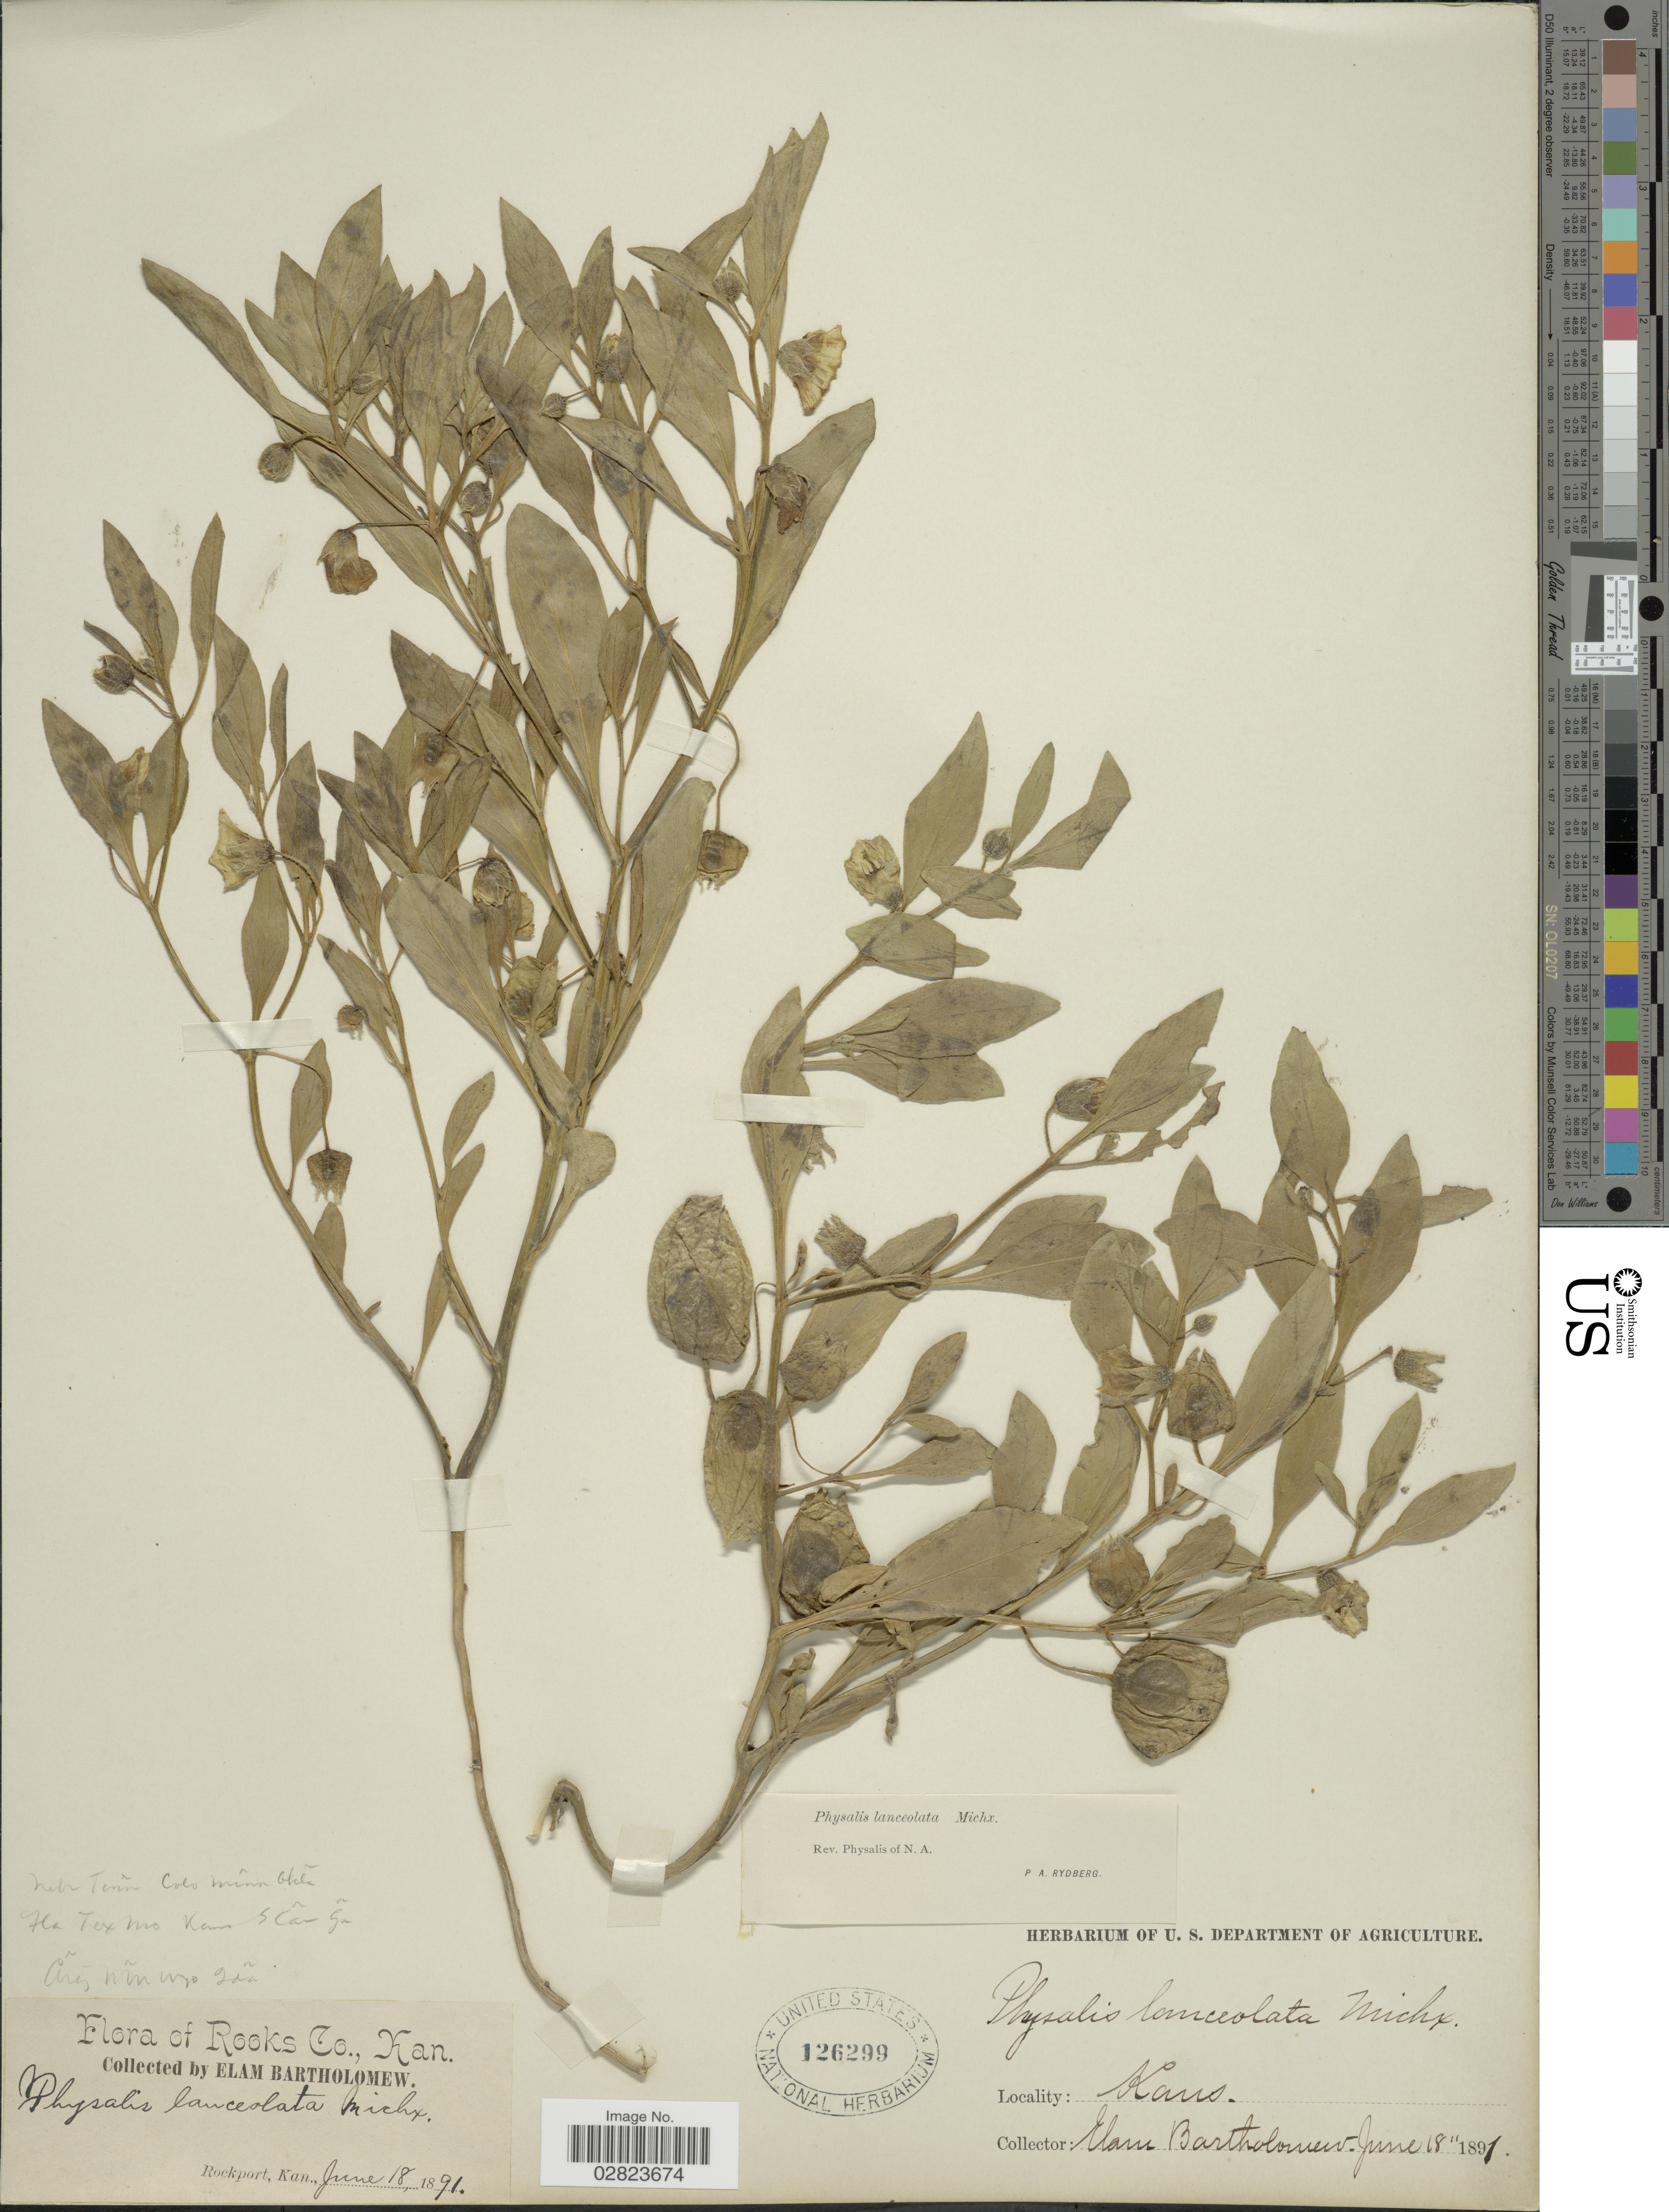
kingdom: Plantae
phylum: Tracheophyta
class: Magnoliopsida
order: Solanales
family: Solanaceae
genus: Physalis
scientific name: Physalis lanceolata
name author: Michx.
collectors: E. Bartholomew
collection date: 1891-06-18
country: United States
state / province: Kansas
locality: Rooks Co. Rockport.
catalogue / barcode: US 126299